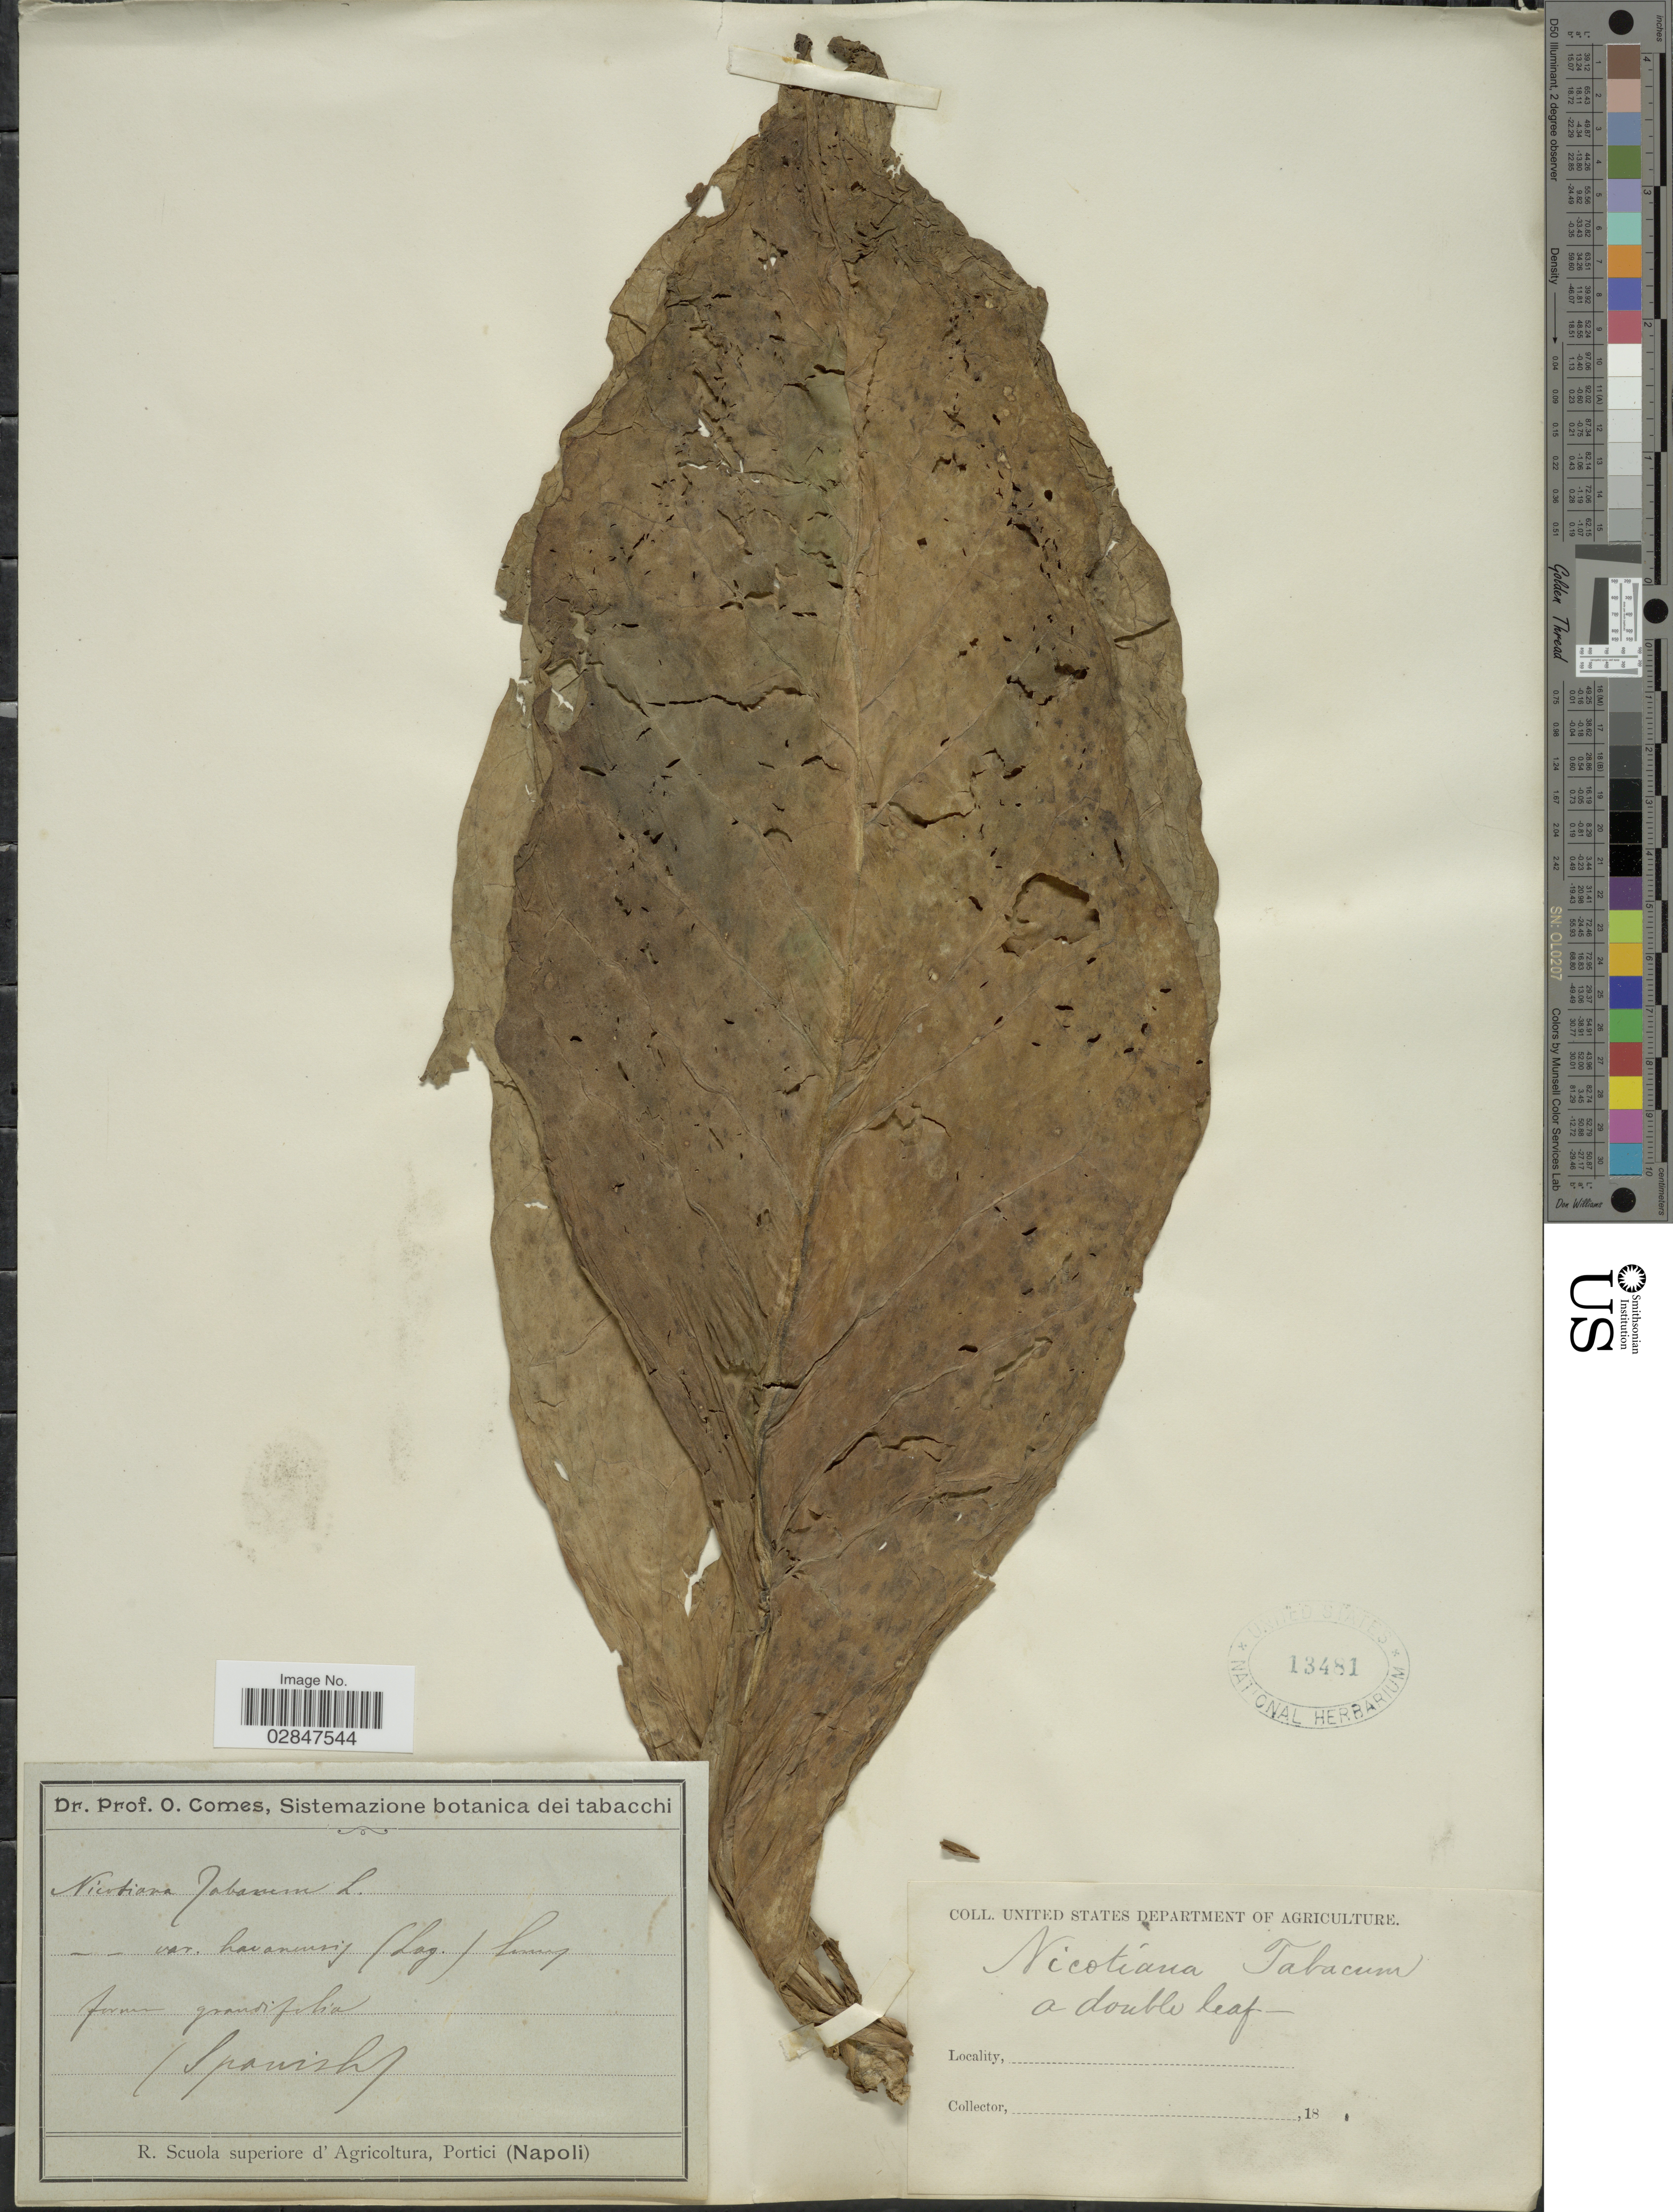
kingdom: Plantae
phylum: Tracheophyta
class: Magnoliopsida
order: Solanales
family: Solanaceae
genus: Nicotiana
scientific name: Nicotiana tabacum var. havanensis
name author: Comes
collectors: O. Comes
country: Italy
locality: Portici (Napoli).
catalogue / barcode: US 13481